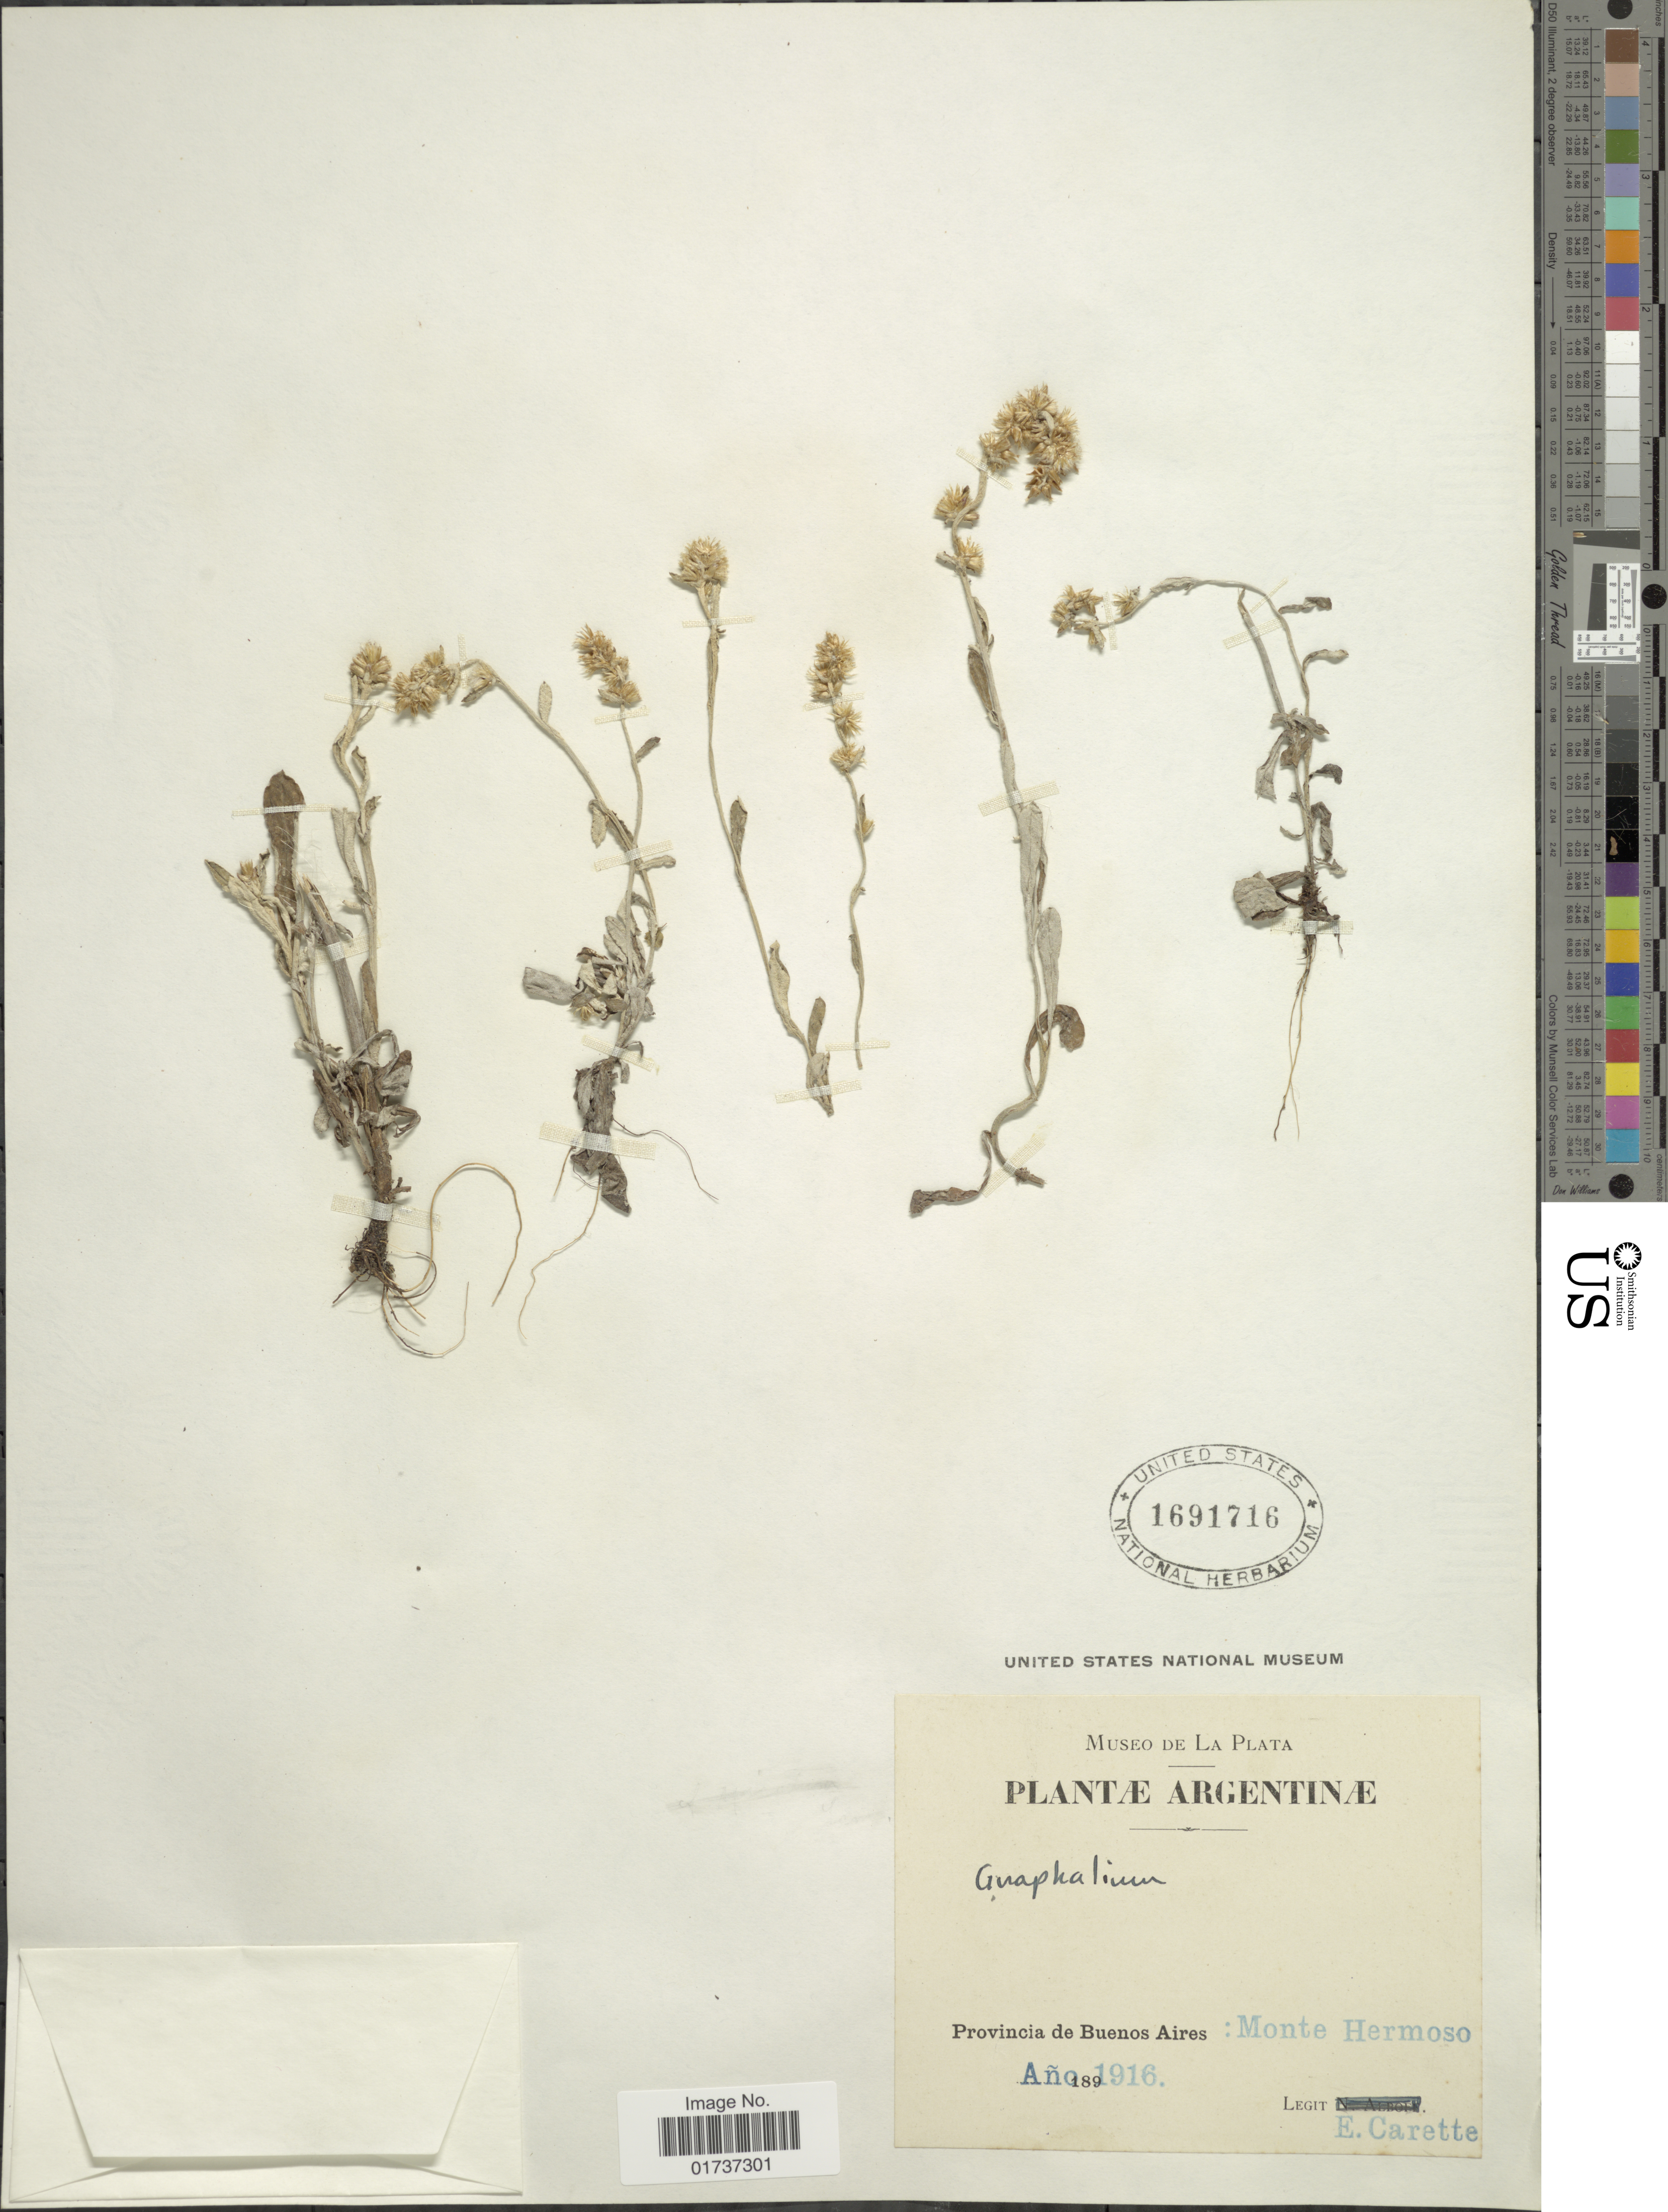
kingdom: Plantae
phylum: Tracheophyta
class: Magnoliopsida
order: Asterales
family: Asteraceae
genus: Gnaphalium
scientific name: Gnaphalium sp.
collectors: E. Carette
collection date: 1916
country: Argentina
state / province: Buenos Aires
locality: Museo de La Plata, Monte Hermoso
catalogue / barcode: US 1691716